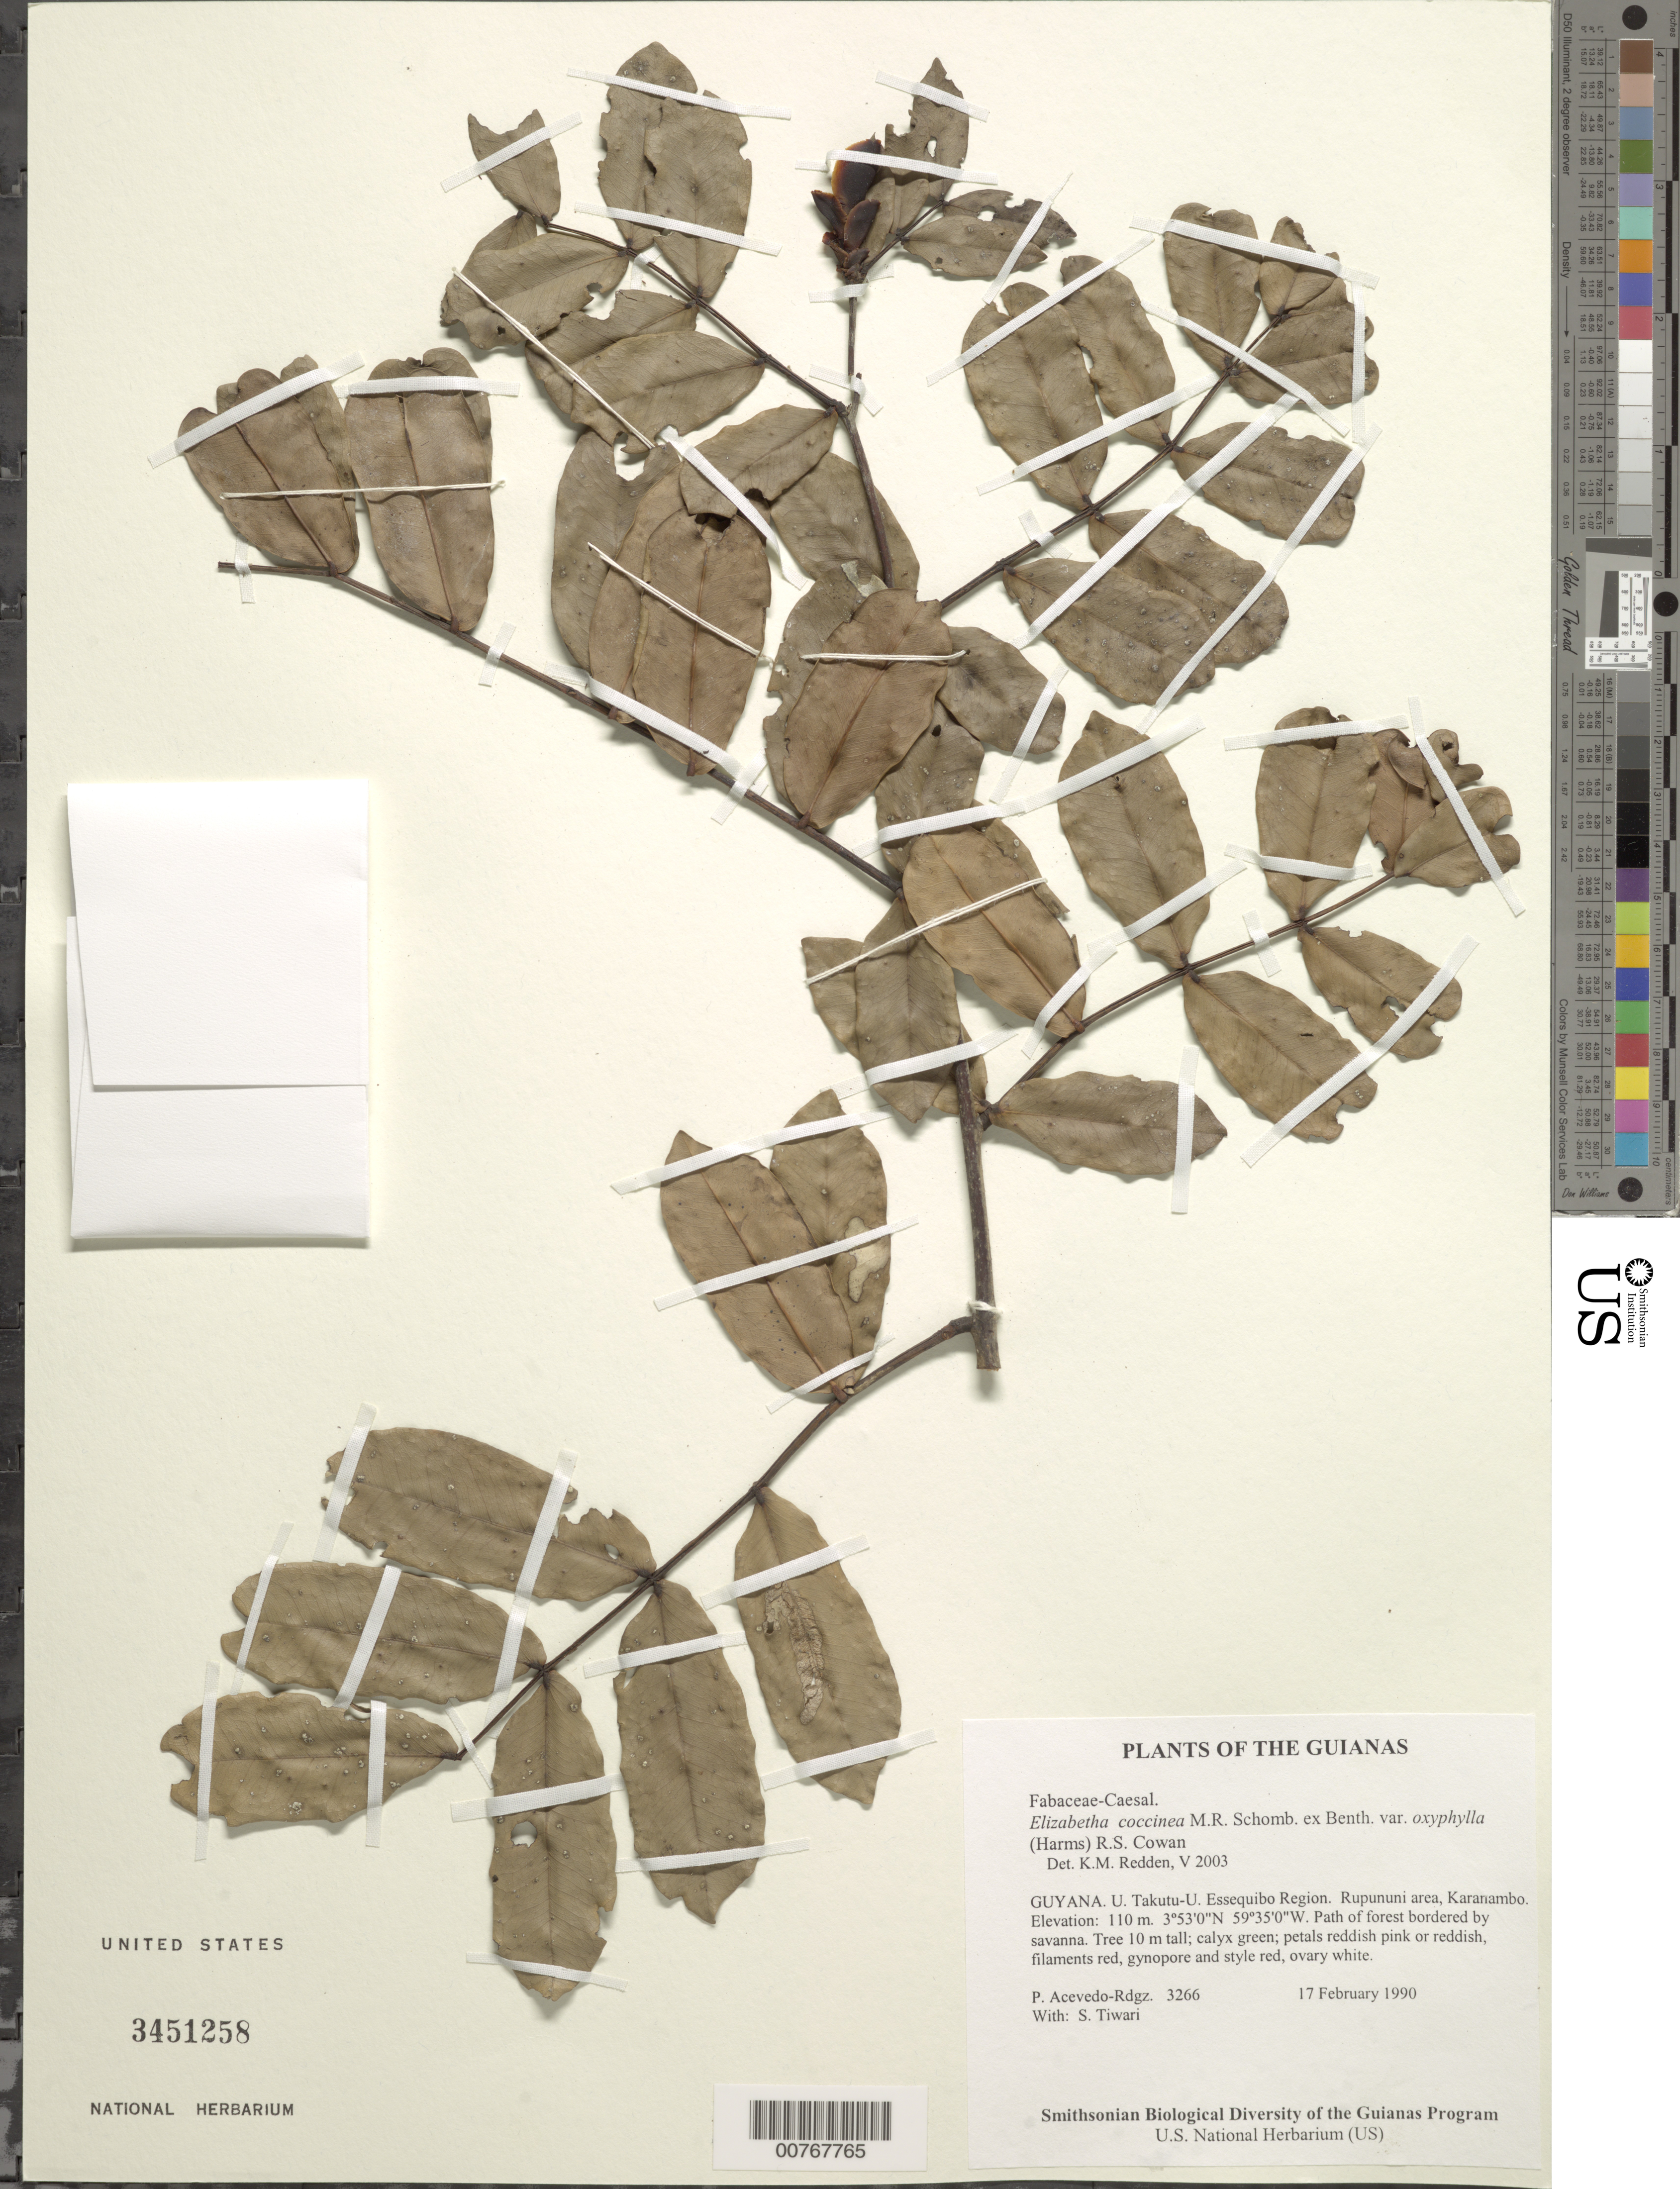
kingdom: Plantae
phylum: Tracheophyta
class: Magnoliopsida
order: Fabales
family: Fabaceae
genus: Elizabetha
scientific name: Elizabetha coccinea var. oxyphylla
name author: (Harms) R.S. Cowan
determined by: Redden, K. M.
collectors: P. Acevedo-Rodr. & S. Tiwari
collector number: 3266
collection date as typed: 17 Feb 1990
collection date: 1990-02-17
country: Guyana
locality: U. Takutu - U. Essequibo. Rupununi area, Karanambo.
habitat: Path of forest bordered by savanna.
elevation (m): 110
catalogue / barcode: US 3451258